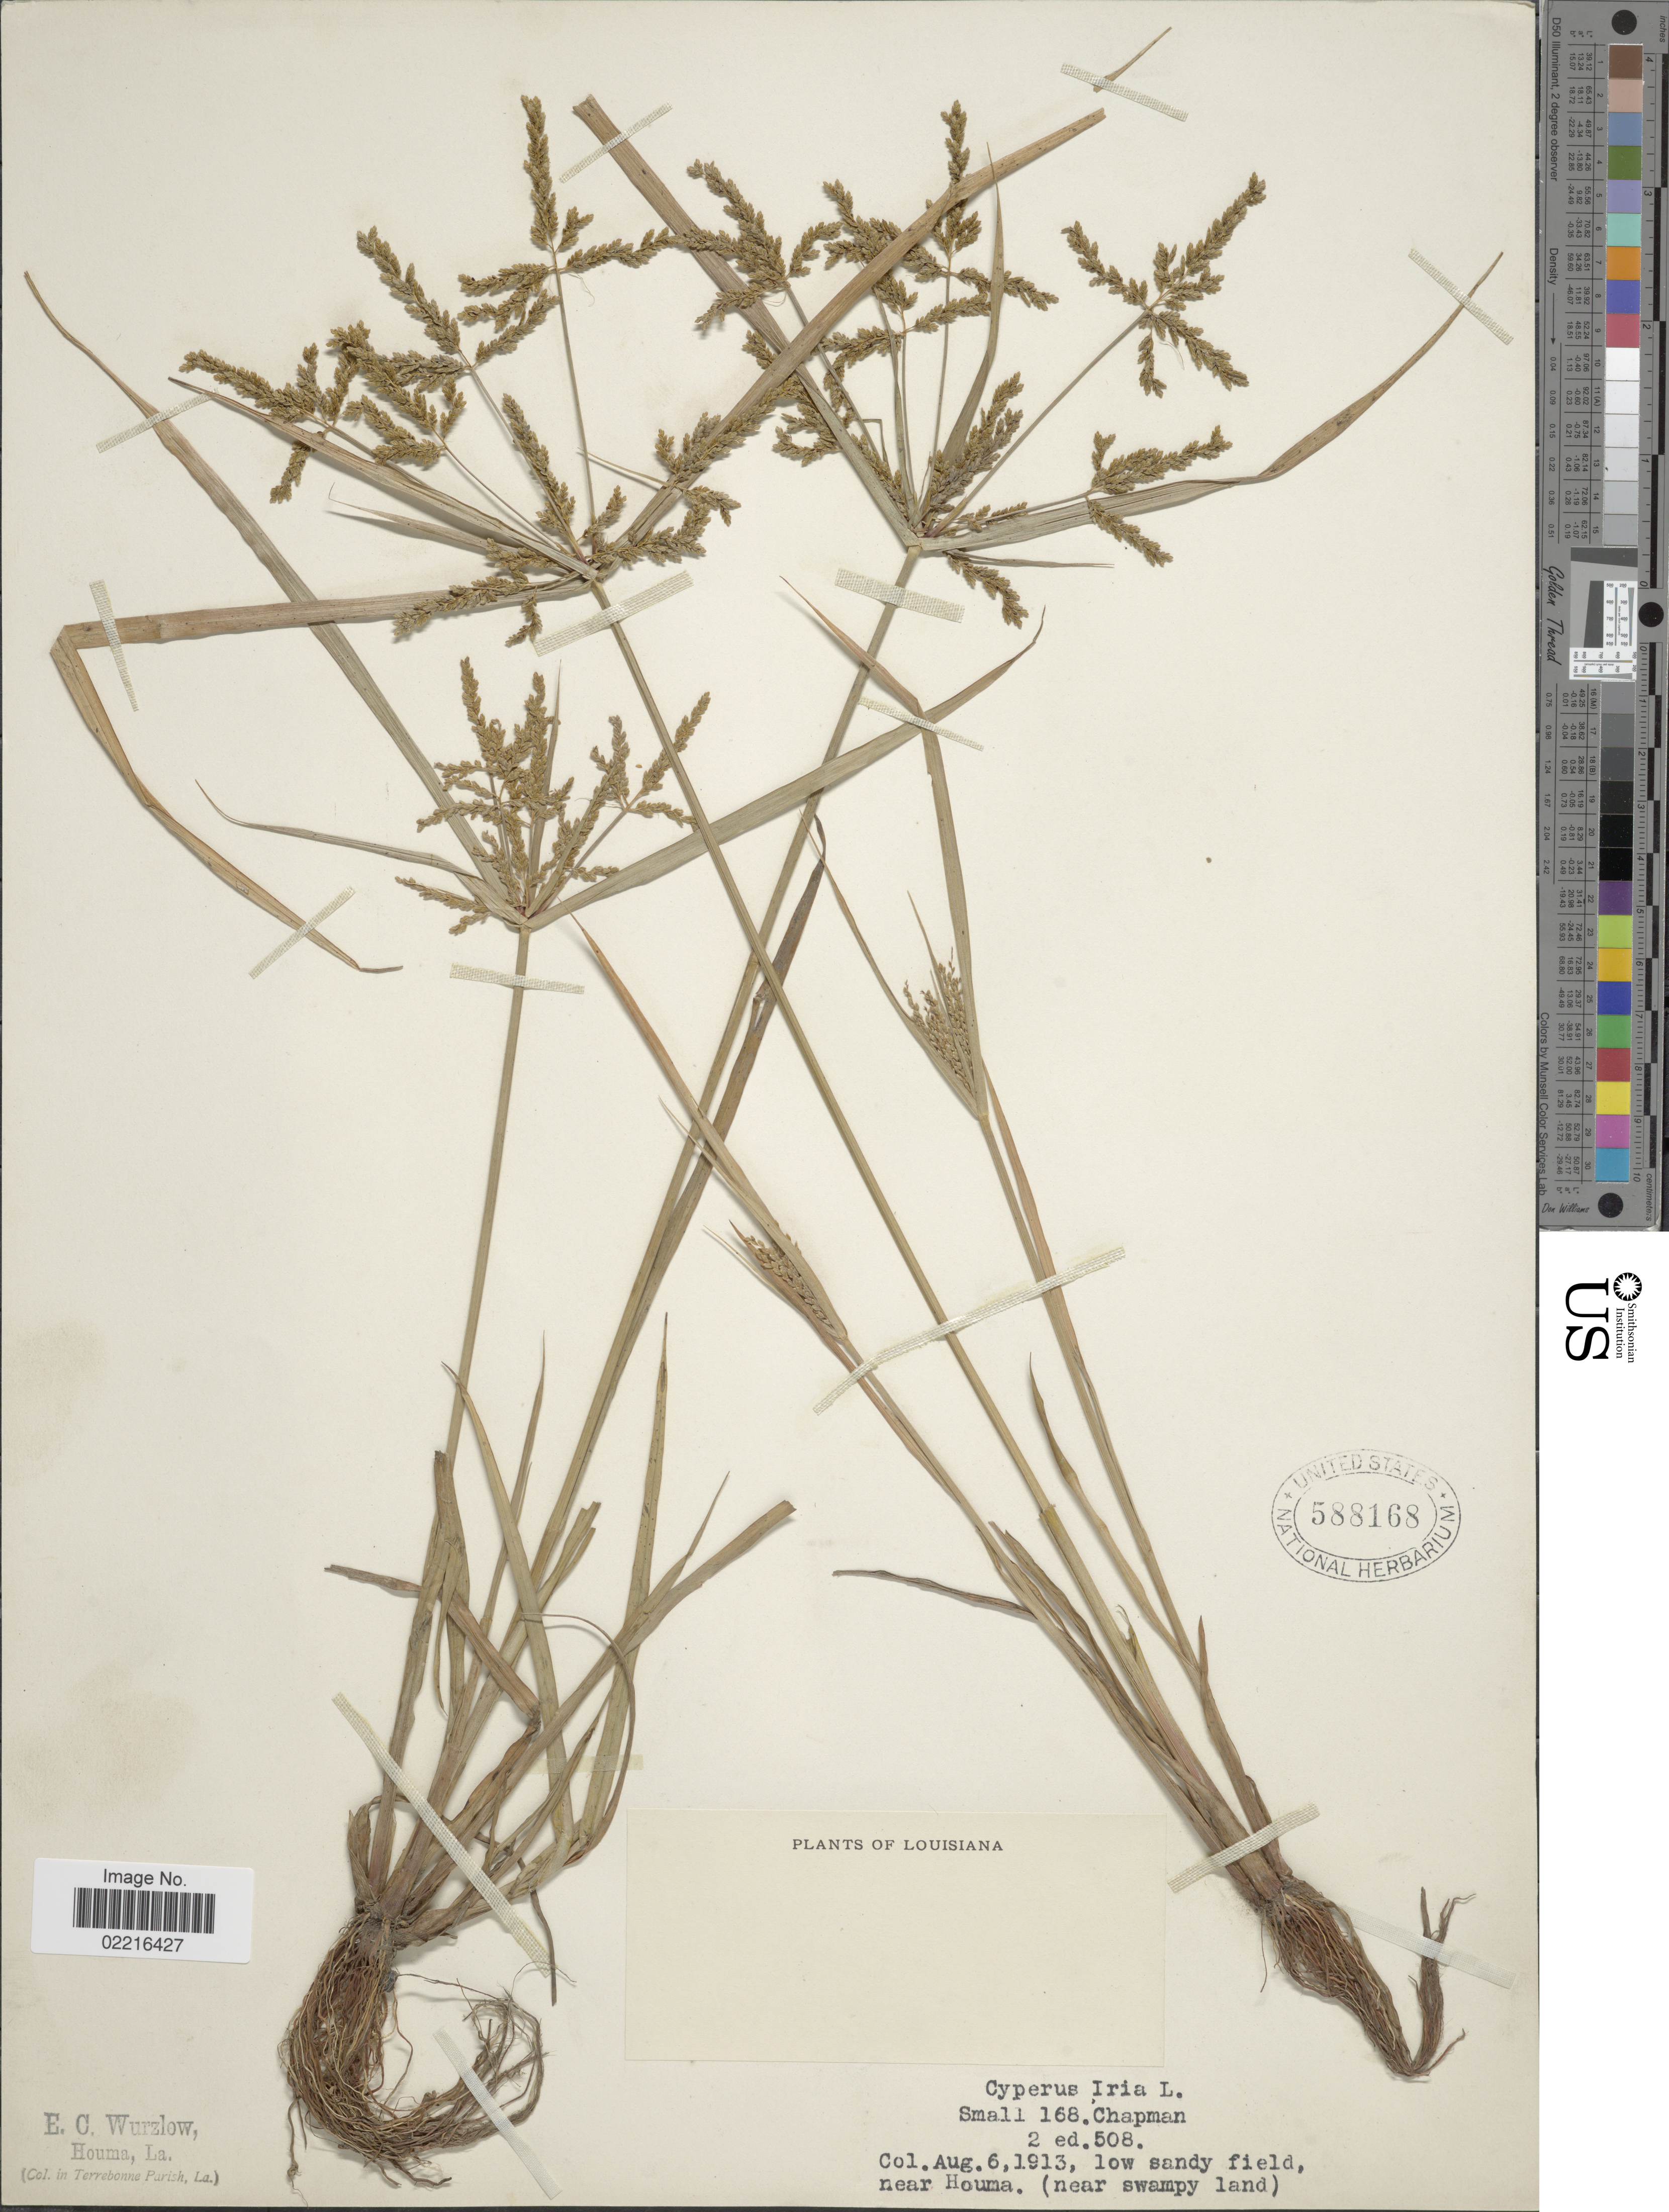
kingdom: Plantae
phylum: Tracheophyta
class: Liliopsida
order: Poales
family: Cyperaceae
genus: Cyperus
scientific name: Cyperus iria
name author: L.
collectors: E. Wurzlow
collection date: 1913-08-06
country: United States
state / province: Louisiana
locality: Near Houma, Terrebonne Parish, La.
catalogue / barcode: US 588168